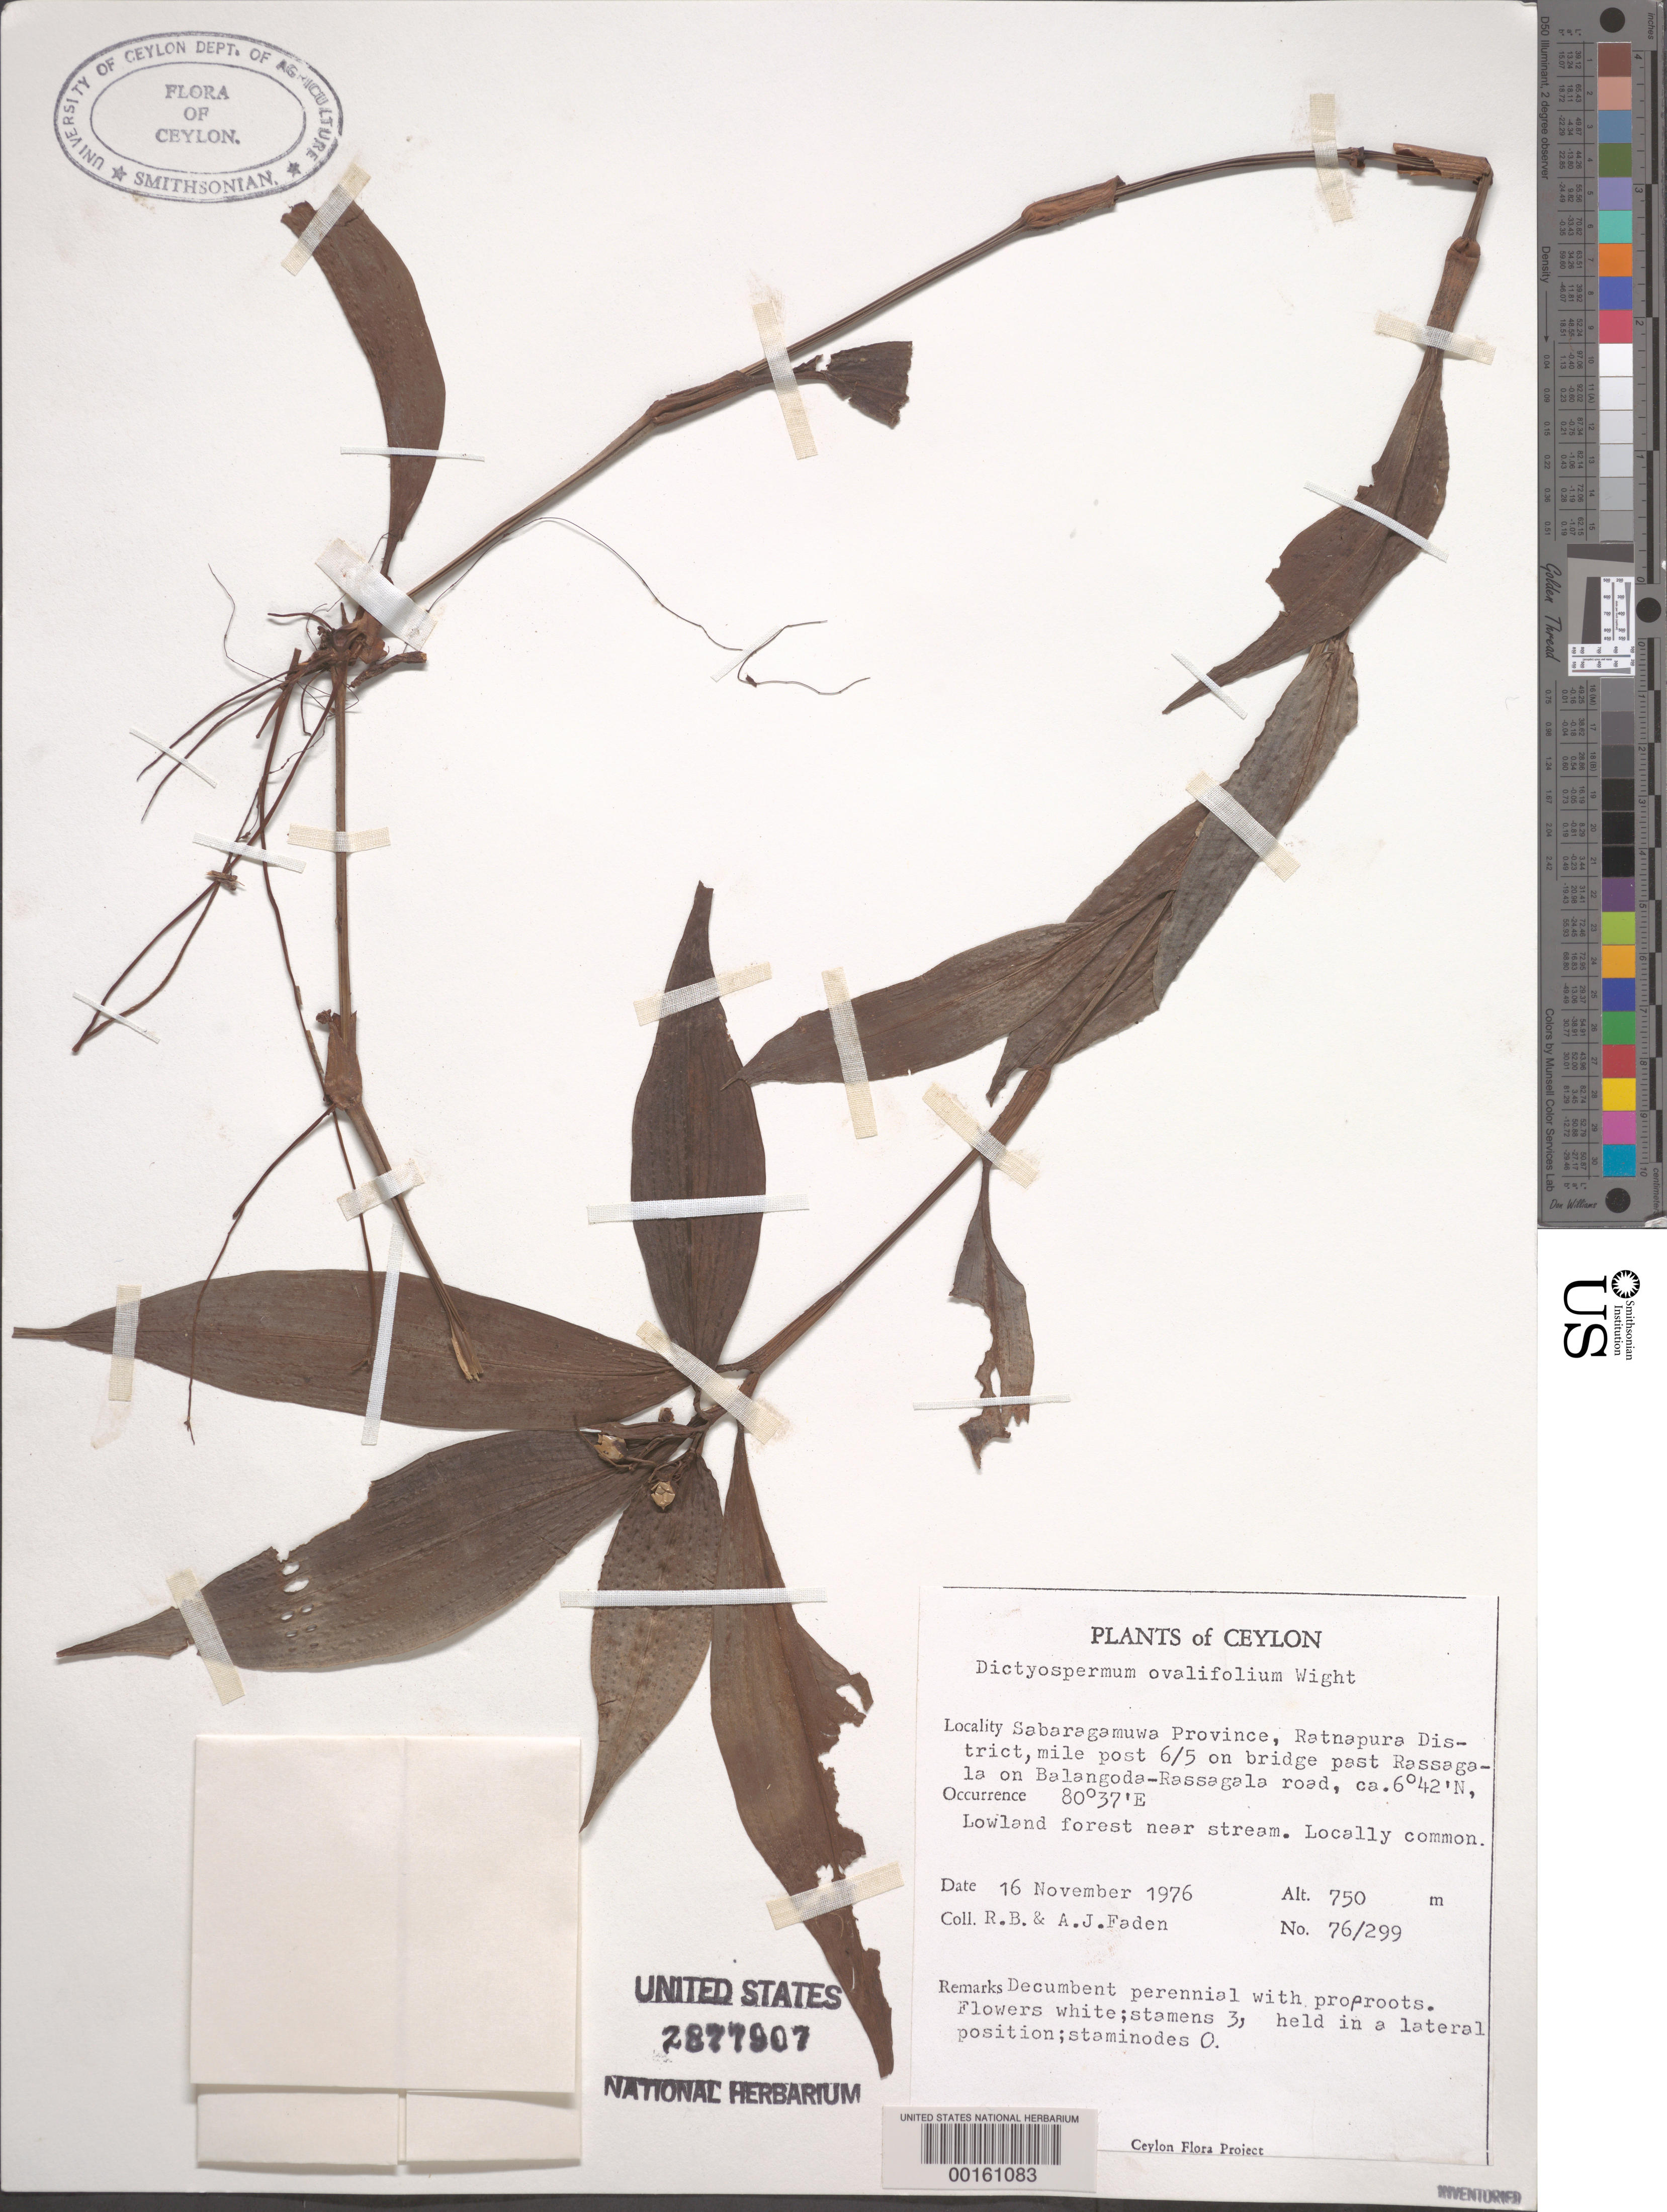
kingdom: Plantae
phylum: Tracheophyta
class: Liliopsida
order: Commelinales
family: Commelinaceae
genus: Dictyospermum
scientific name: Dictyospermum ovalifolium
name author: Wight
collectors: R. B. Faden & A. J. Faden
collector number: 76/299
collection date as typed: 16 Nov 1976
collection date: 1976-11-16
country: Sri Lanka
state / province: Sabaragamuwa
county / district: Ratnapura Dist.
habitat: Lowland forest near stream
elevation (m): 750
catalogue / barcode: US 2877907